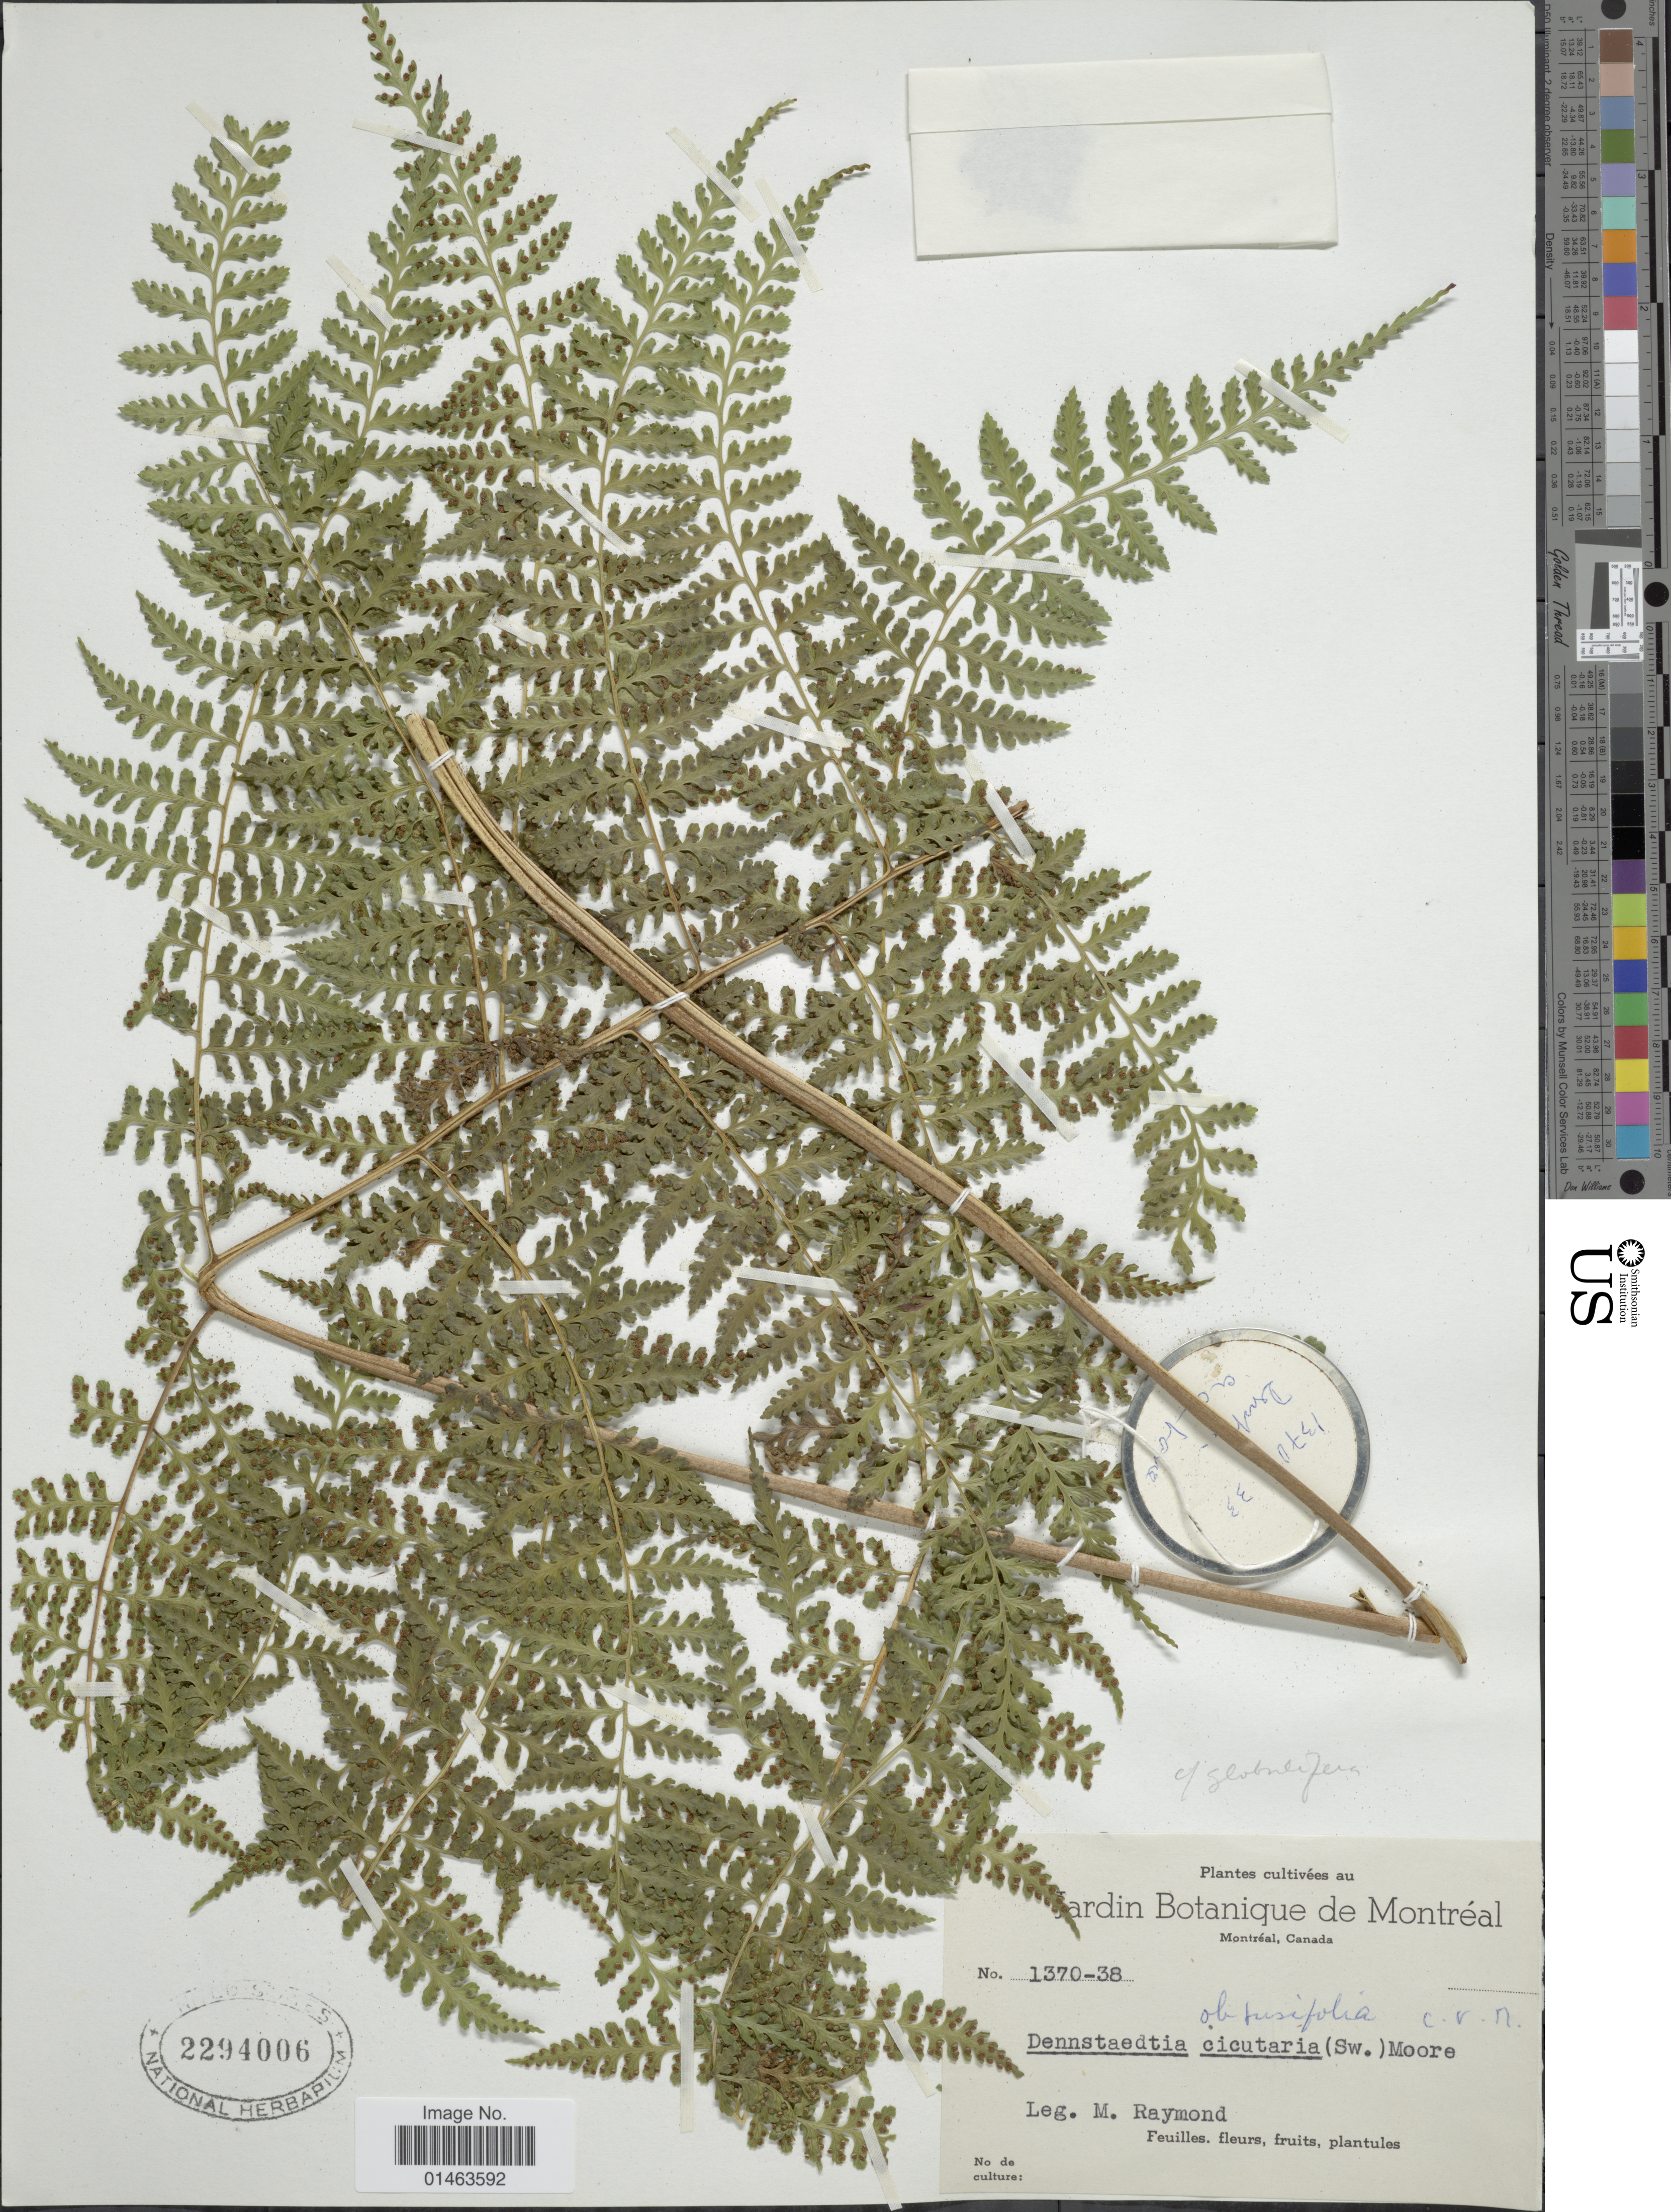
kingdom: Plantae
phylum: Tracheophyta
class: Polypodiopsida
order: Polypodiales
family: Dennstaedtiaceae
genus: Dennstaedtia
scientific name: Dennstaedtia globulifera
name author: (Poir.) Hieron.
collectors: M. Raymond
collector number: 1370-38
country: Canada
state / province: Quebec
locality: Jardin Botanique de Monteal, Montreal. Canada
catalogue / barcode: US 2294006